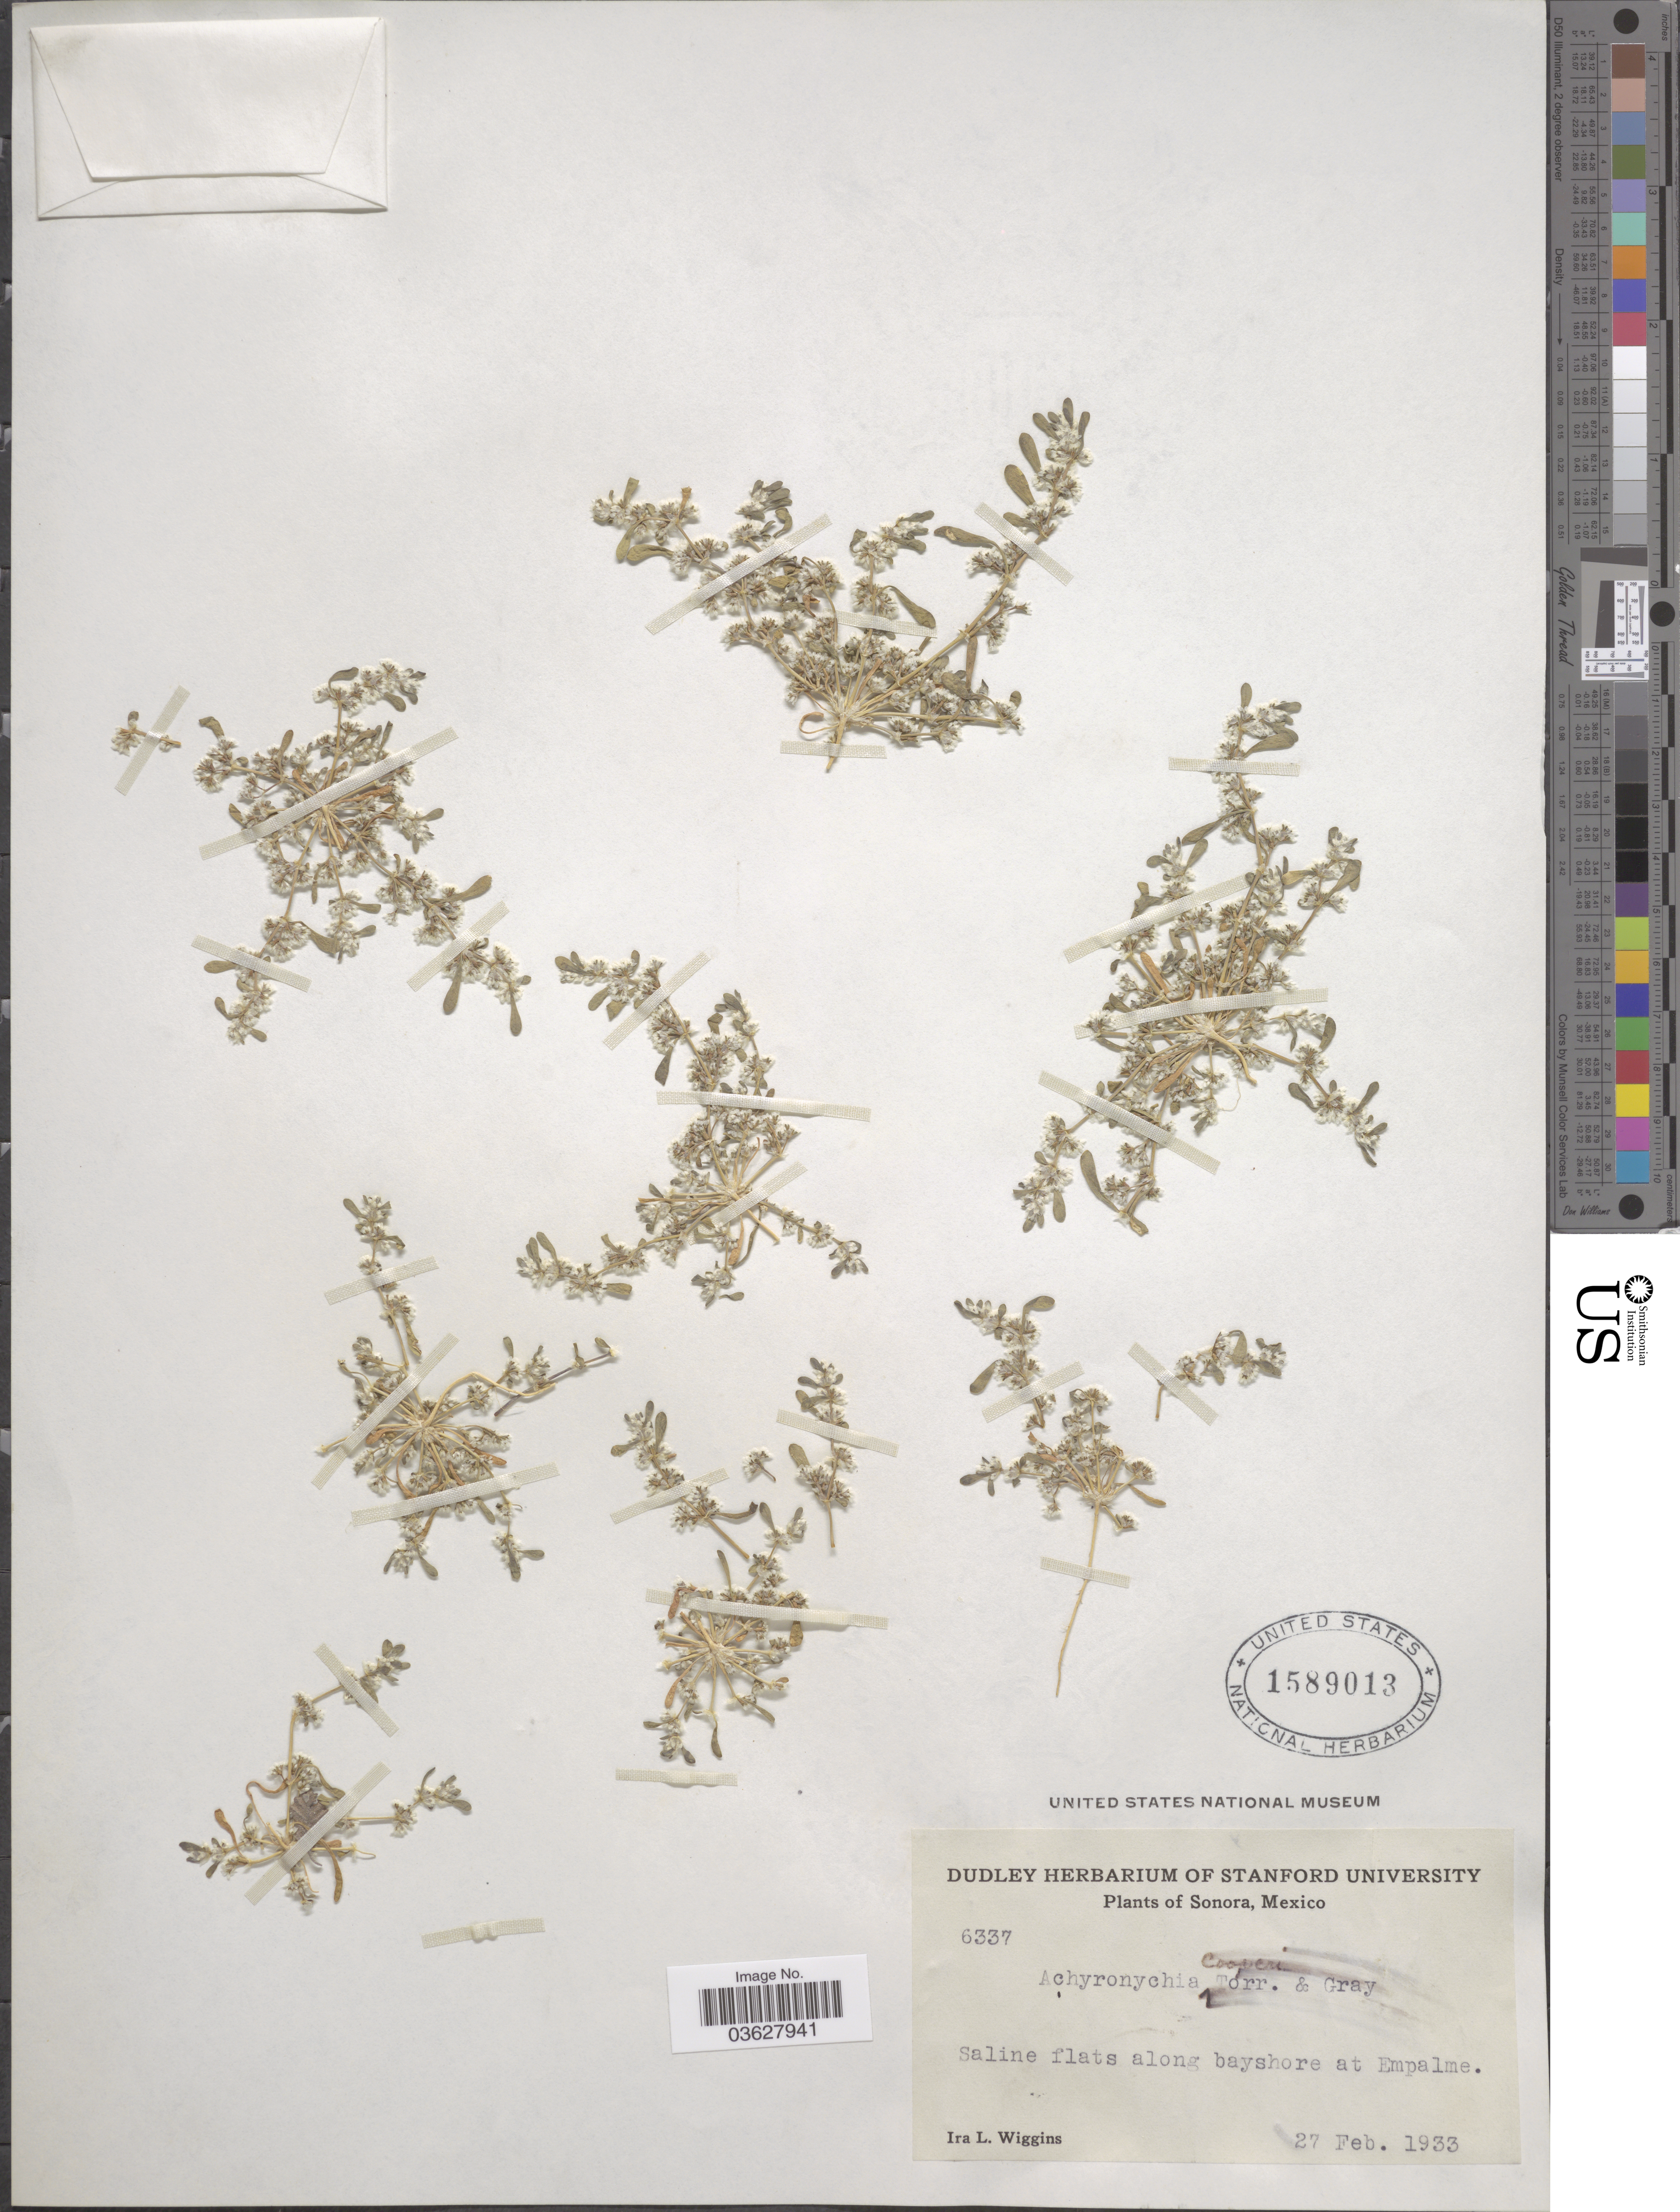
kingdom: Plantae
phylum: Tracheophyta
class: Magnoliopsida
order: Caryophyllales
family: Caryophyllaceae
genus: Achyronychia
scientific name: Achyronychia cooperi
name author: A. Gray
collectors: I. L. Wiggins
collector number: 6337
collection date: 1933-02-27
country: Mexico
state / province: Sonora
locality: Saline flats along bayshore at Empalme.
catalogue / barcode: US 1589013